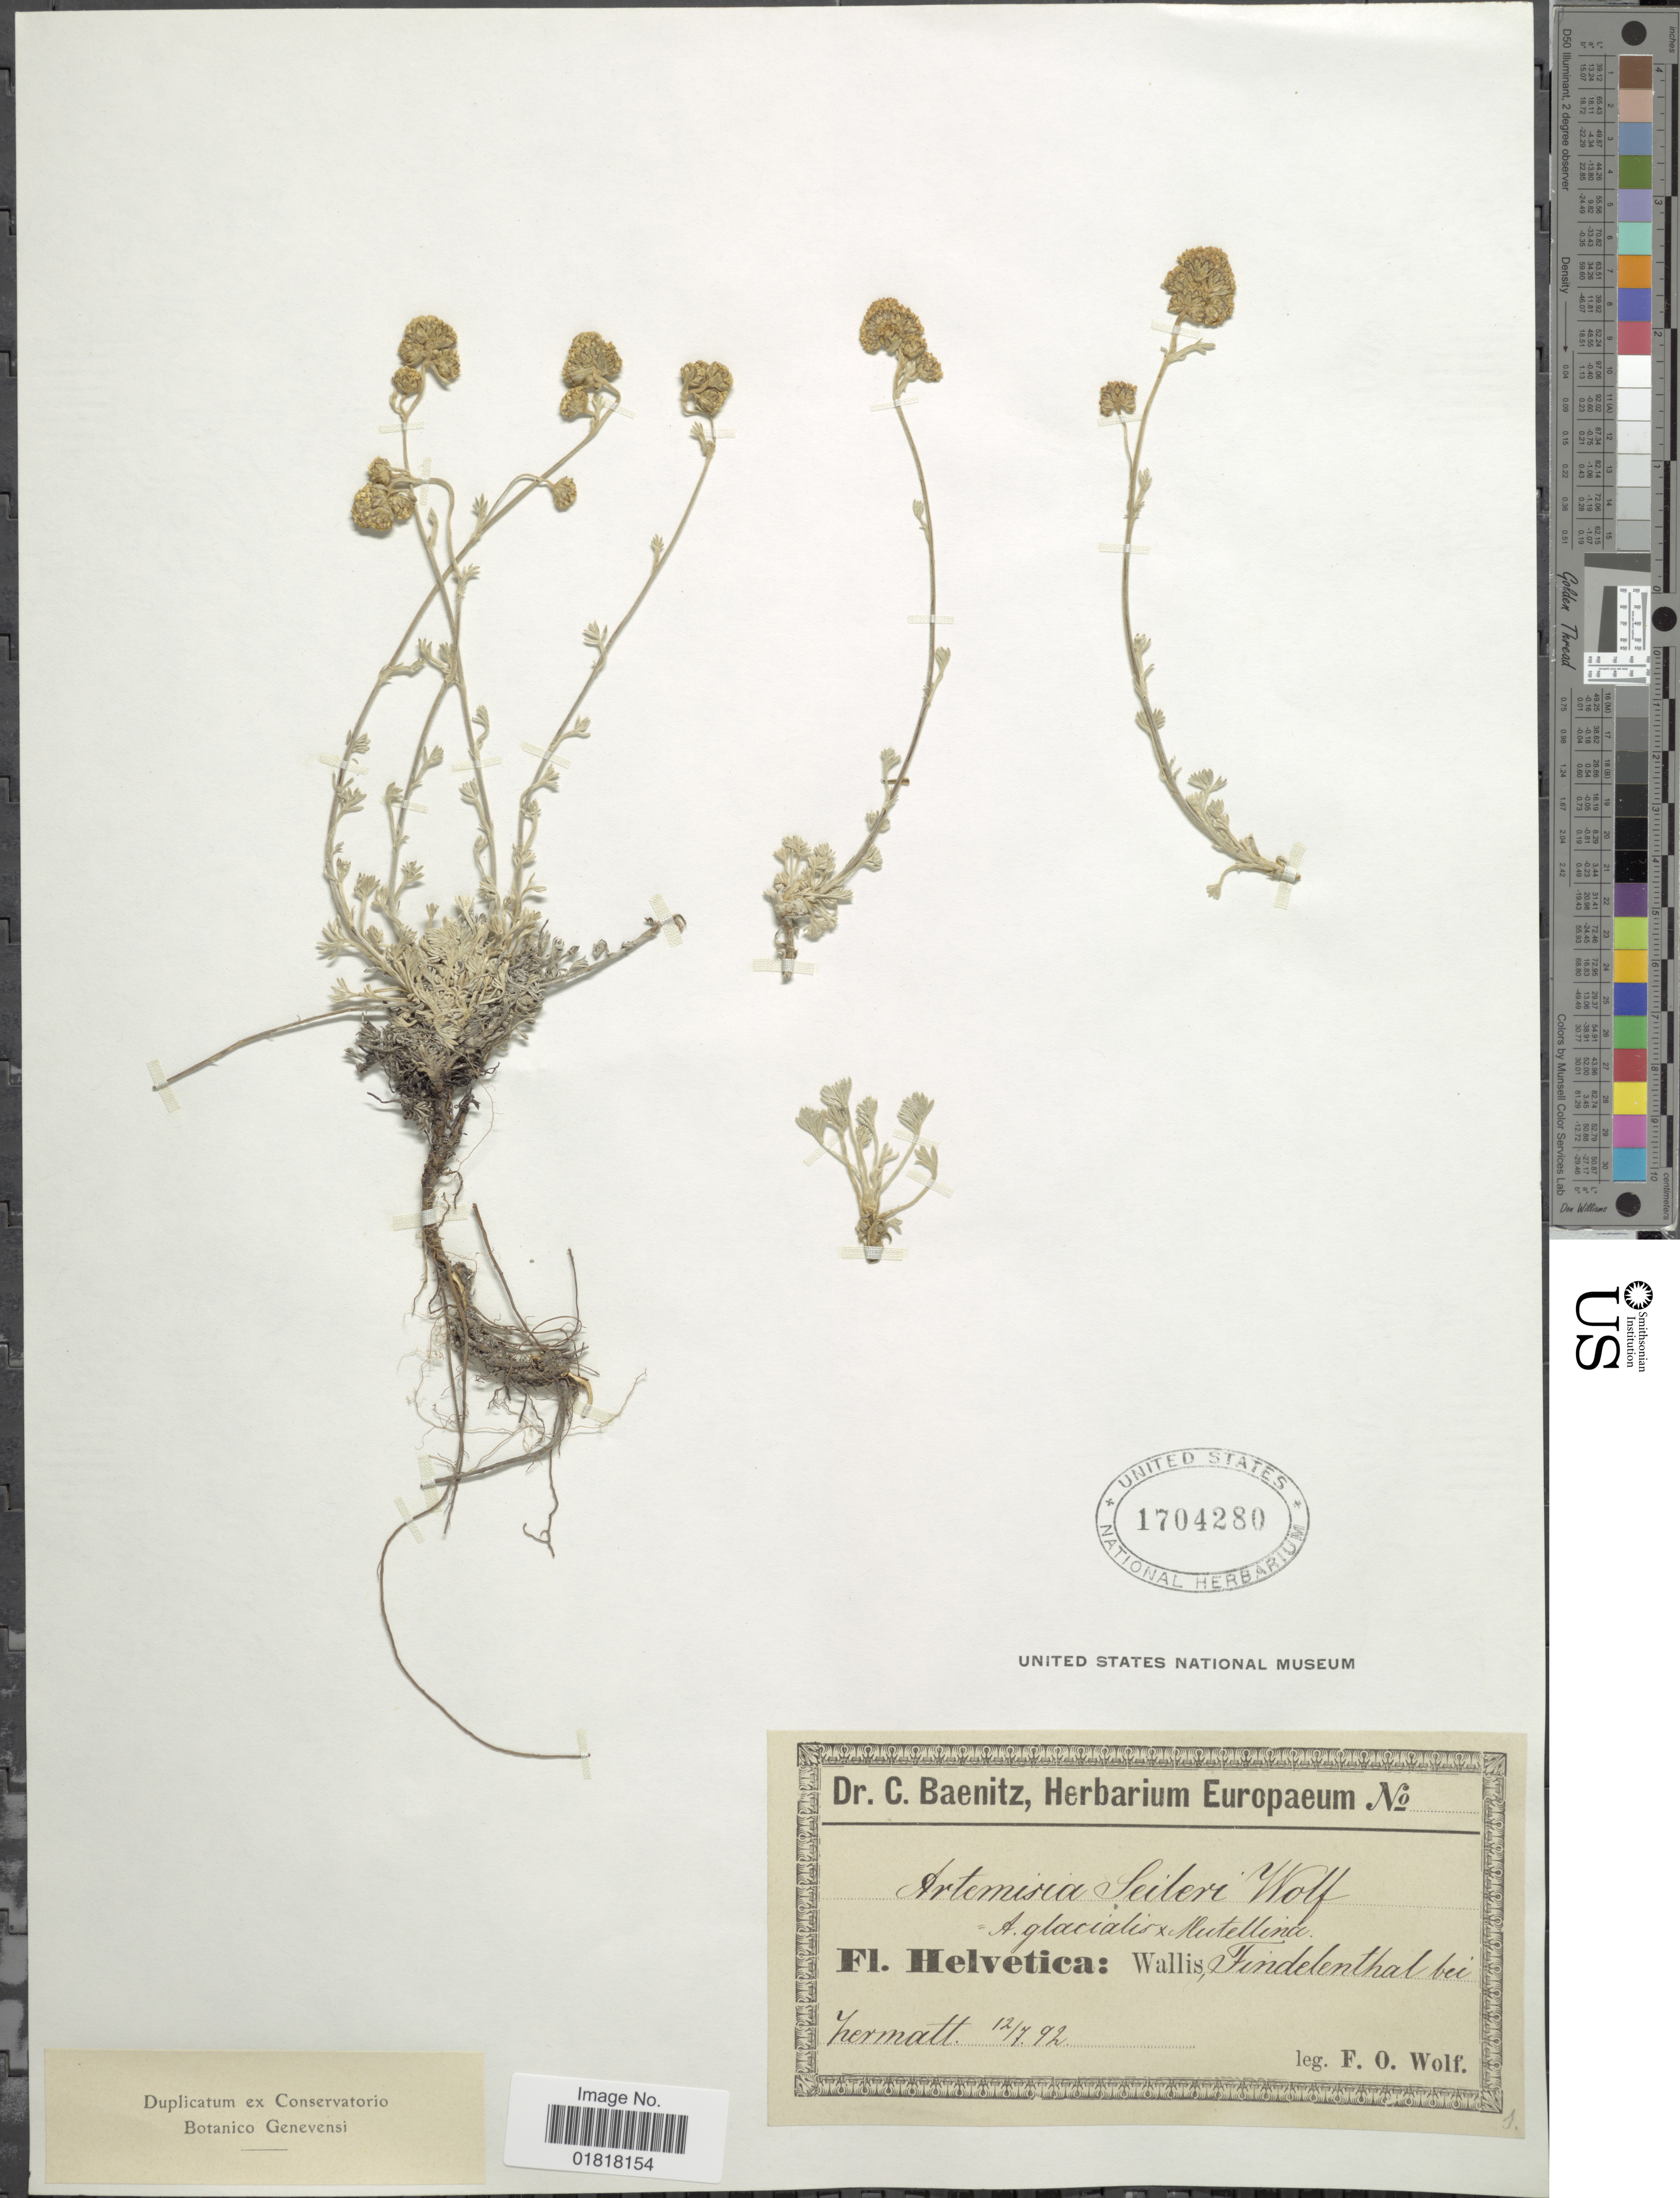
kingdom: Plantae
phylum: Tracheophyta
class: Magnoliopsida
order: Asterales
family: Asteraceae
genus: Artemisia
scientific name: Artemisia seileri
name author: Wolf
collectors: F. Wolf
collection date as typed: Transcribed d/m/y: 12/7/92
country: Switzerland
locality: Helvetica: Wallis Findelenthal bei Zermatt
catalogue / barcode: US 1704280